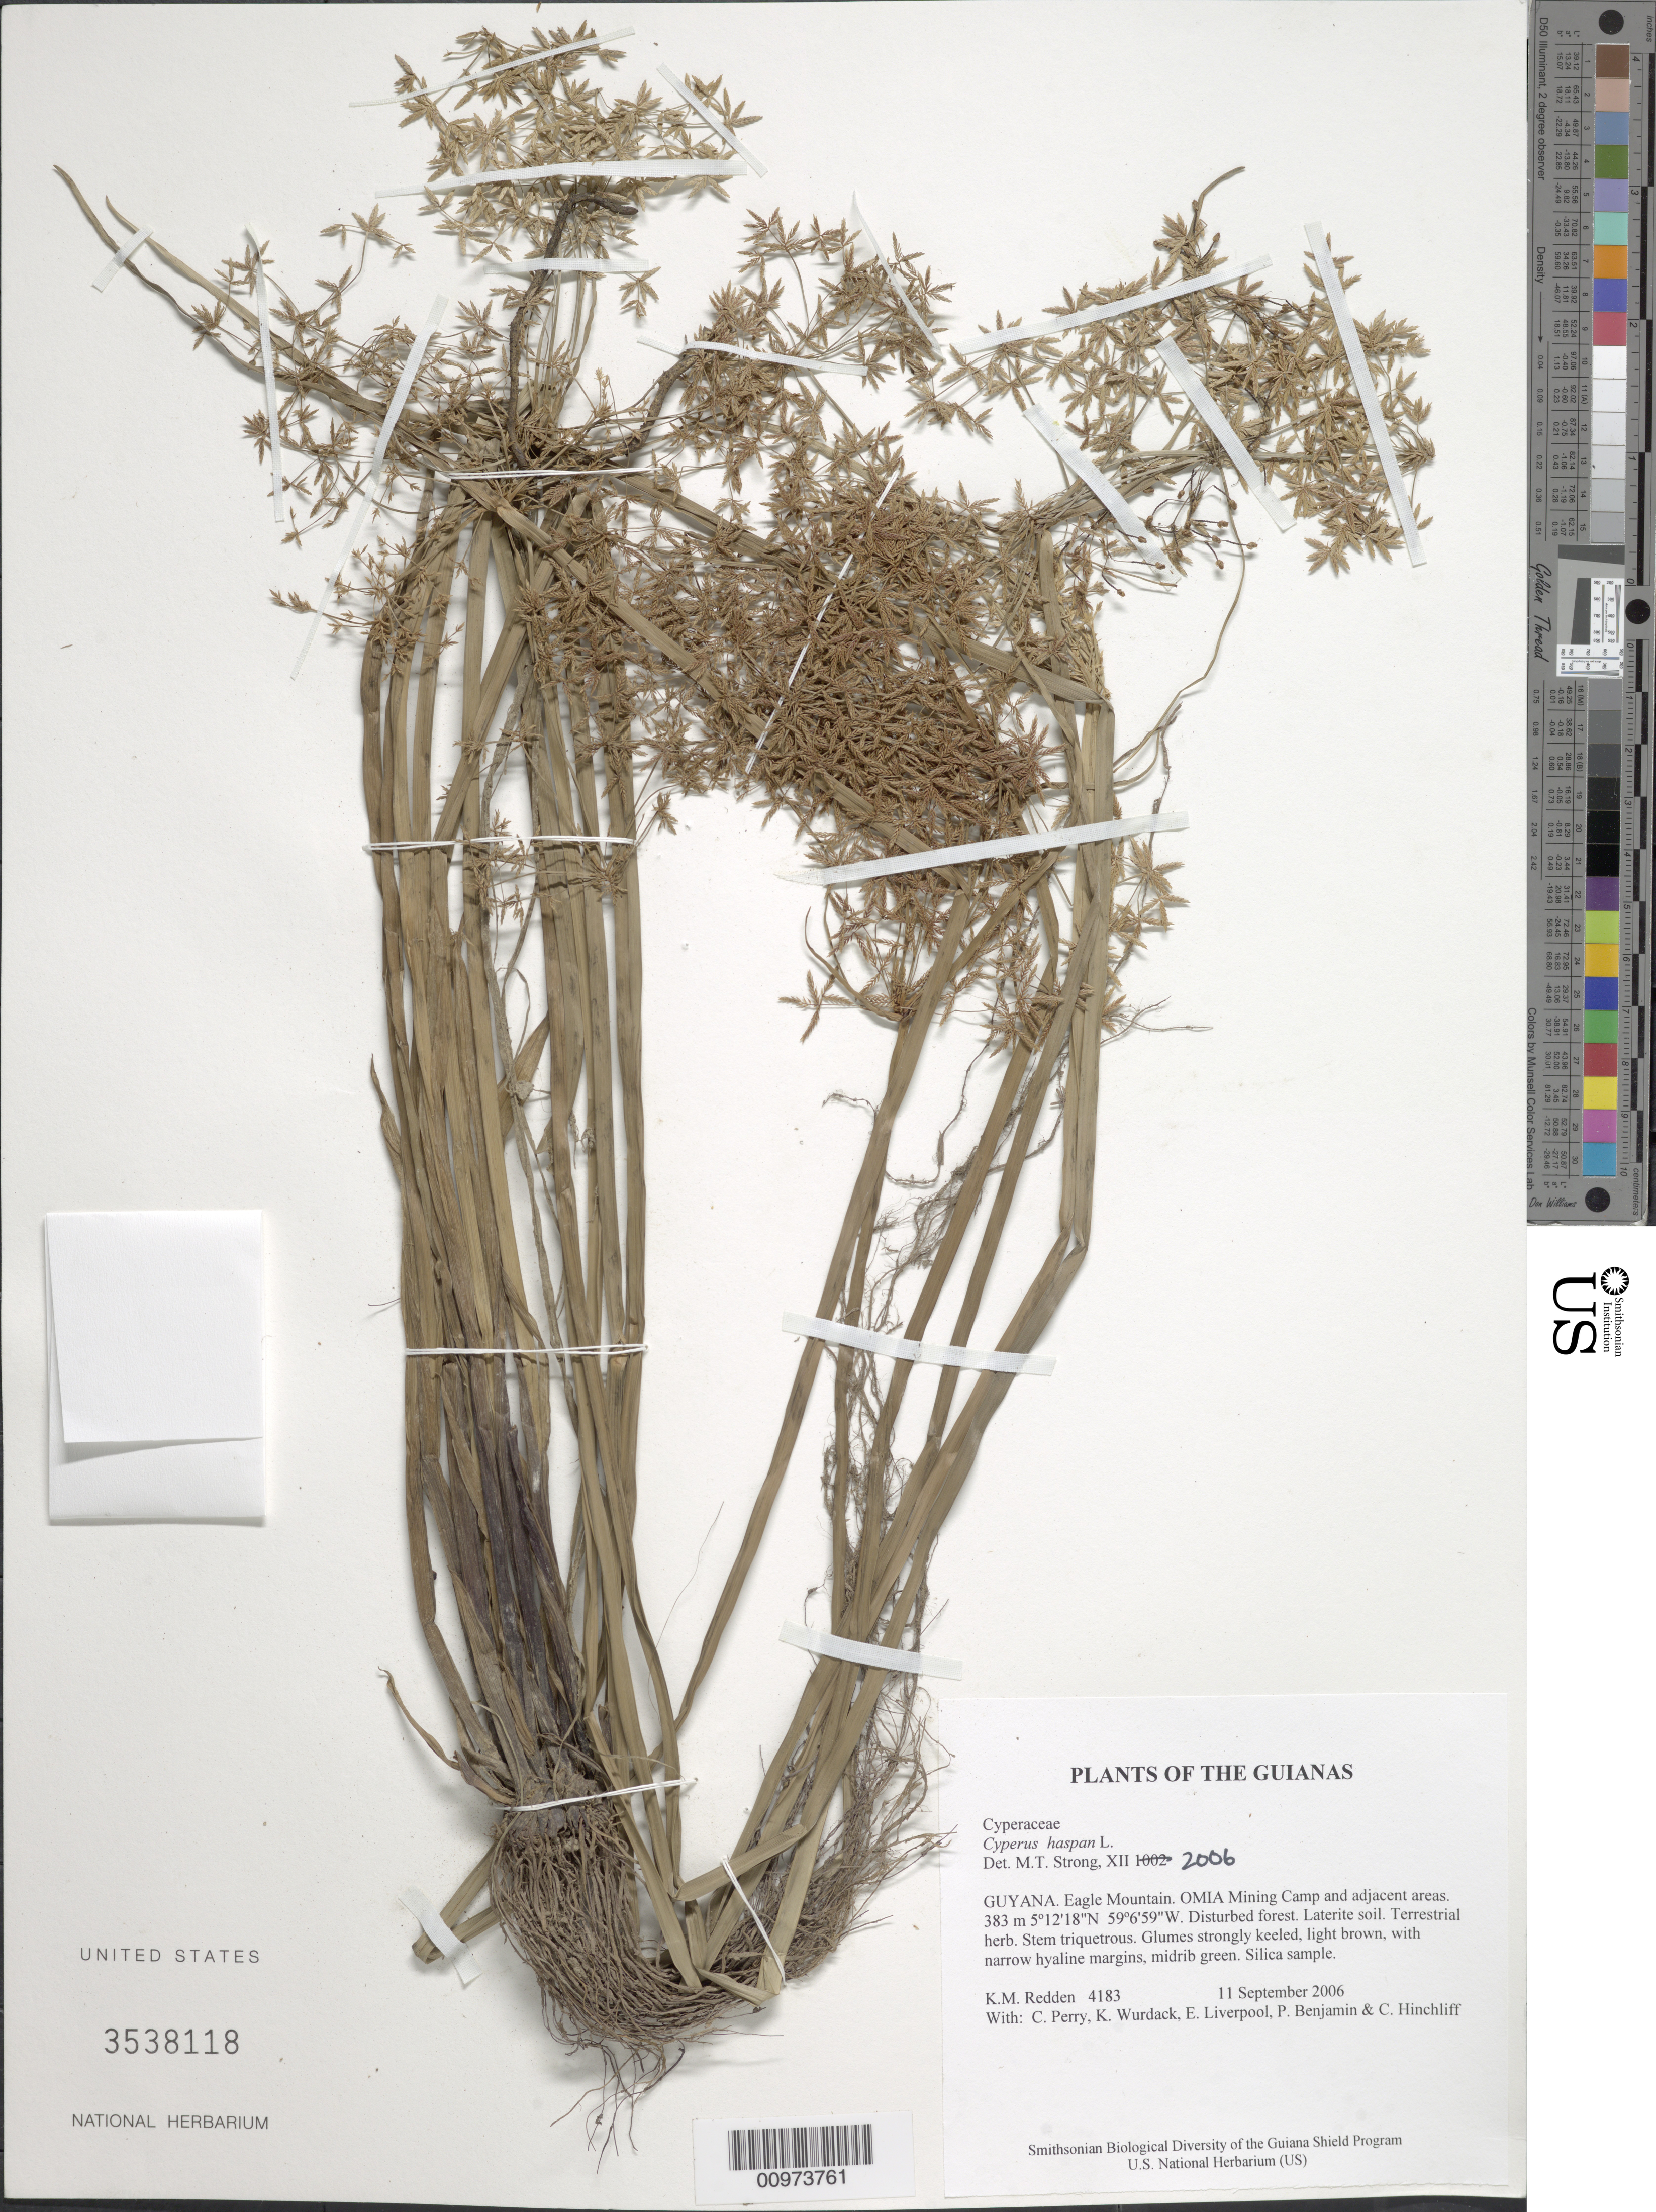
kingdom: Plantae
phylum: Tracheophyta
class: Liliopsida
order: Poales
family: Cyperaceae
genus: Cyperus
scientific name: Cyperus haspan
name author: L.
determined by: Strong, M. T., (US), Smithsonian Institution - National Museum of Natural History (UNITED STATES)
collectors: K. M. Redden, C. Perry, K. Wurdack, E. Liverpool, P. Benjamin & C. E. Hinchliff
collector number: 4183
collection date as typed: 11 September 2006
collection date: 2006-09-11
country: Guyana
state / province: Potaro-Siparuni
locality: Eagle Mountain. OMIA Mining Camp and adjacent areas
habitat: Disturbed forest. Laterite soil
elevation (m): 383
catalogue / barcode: US 3538118